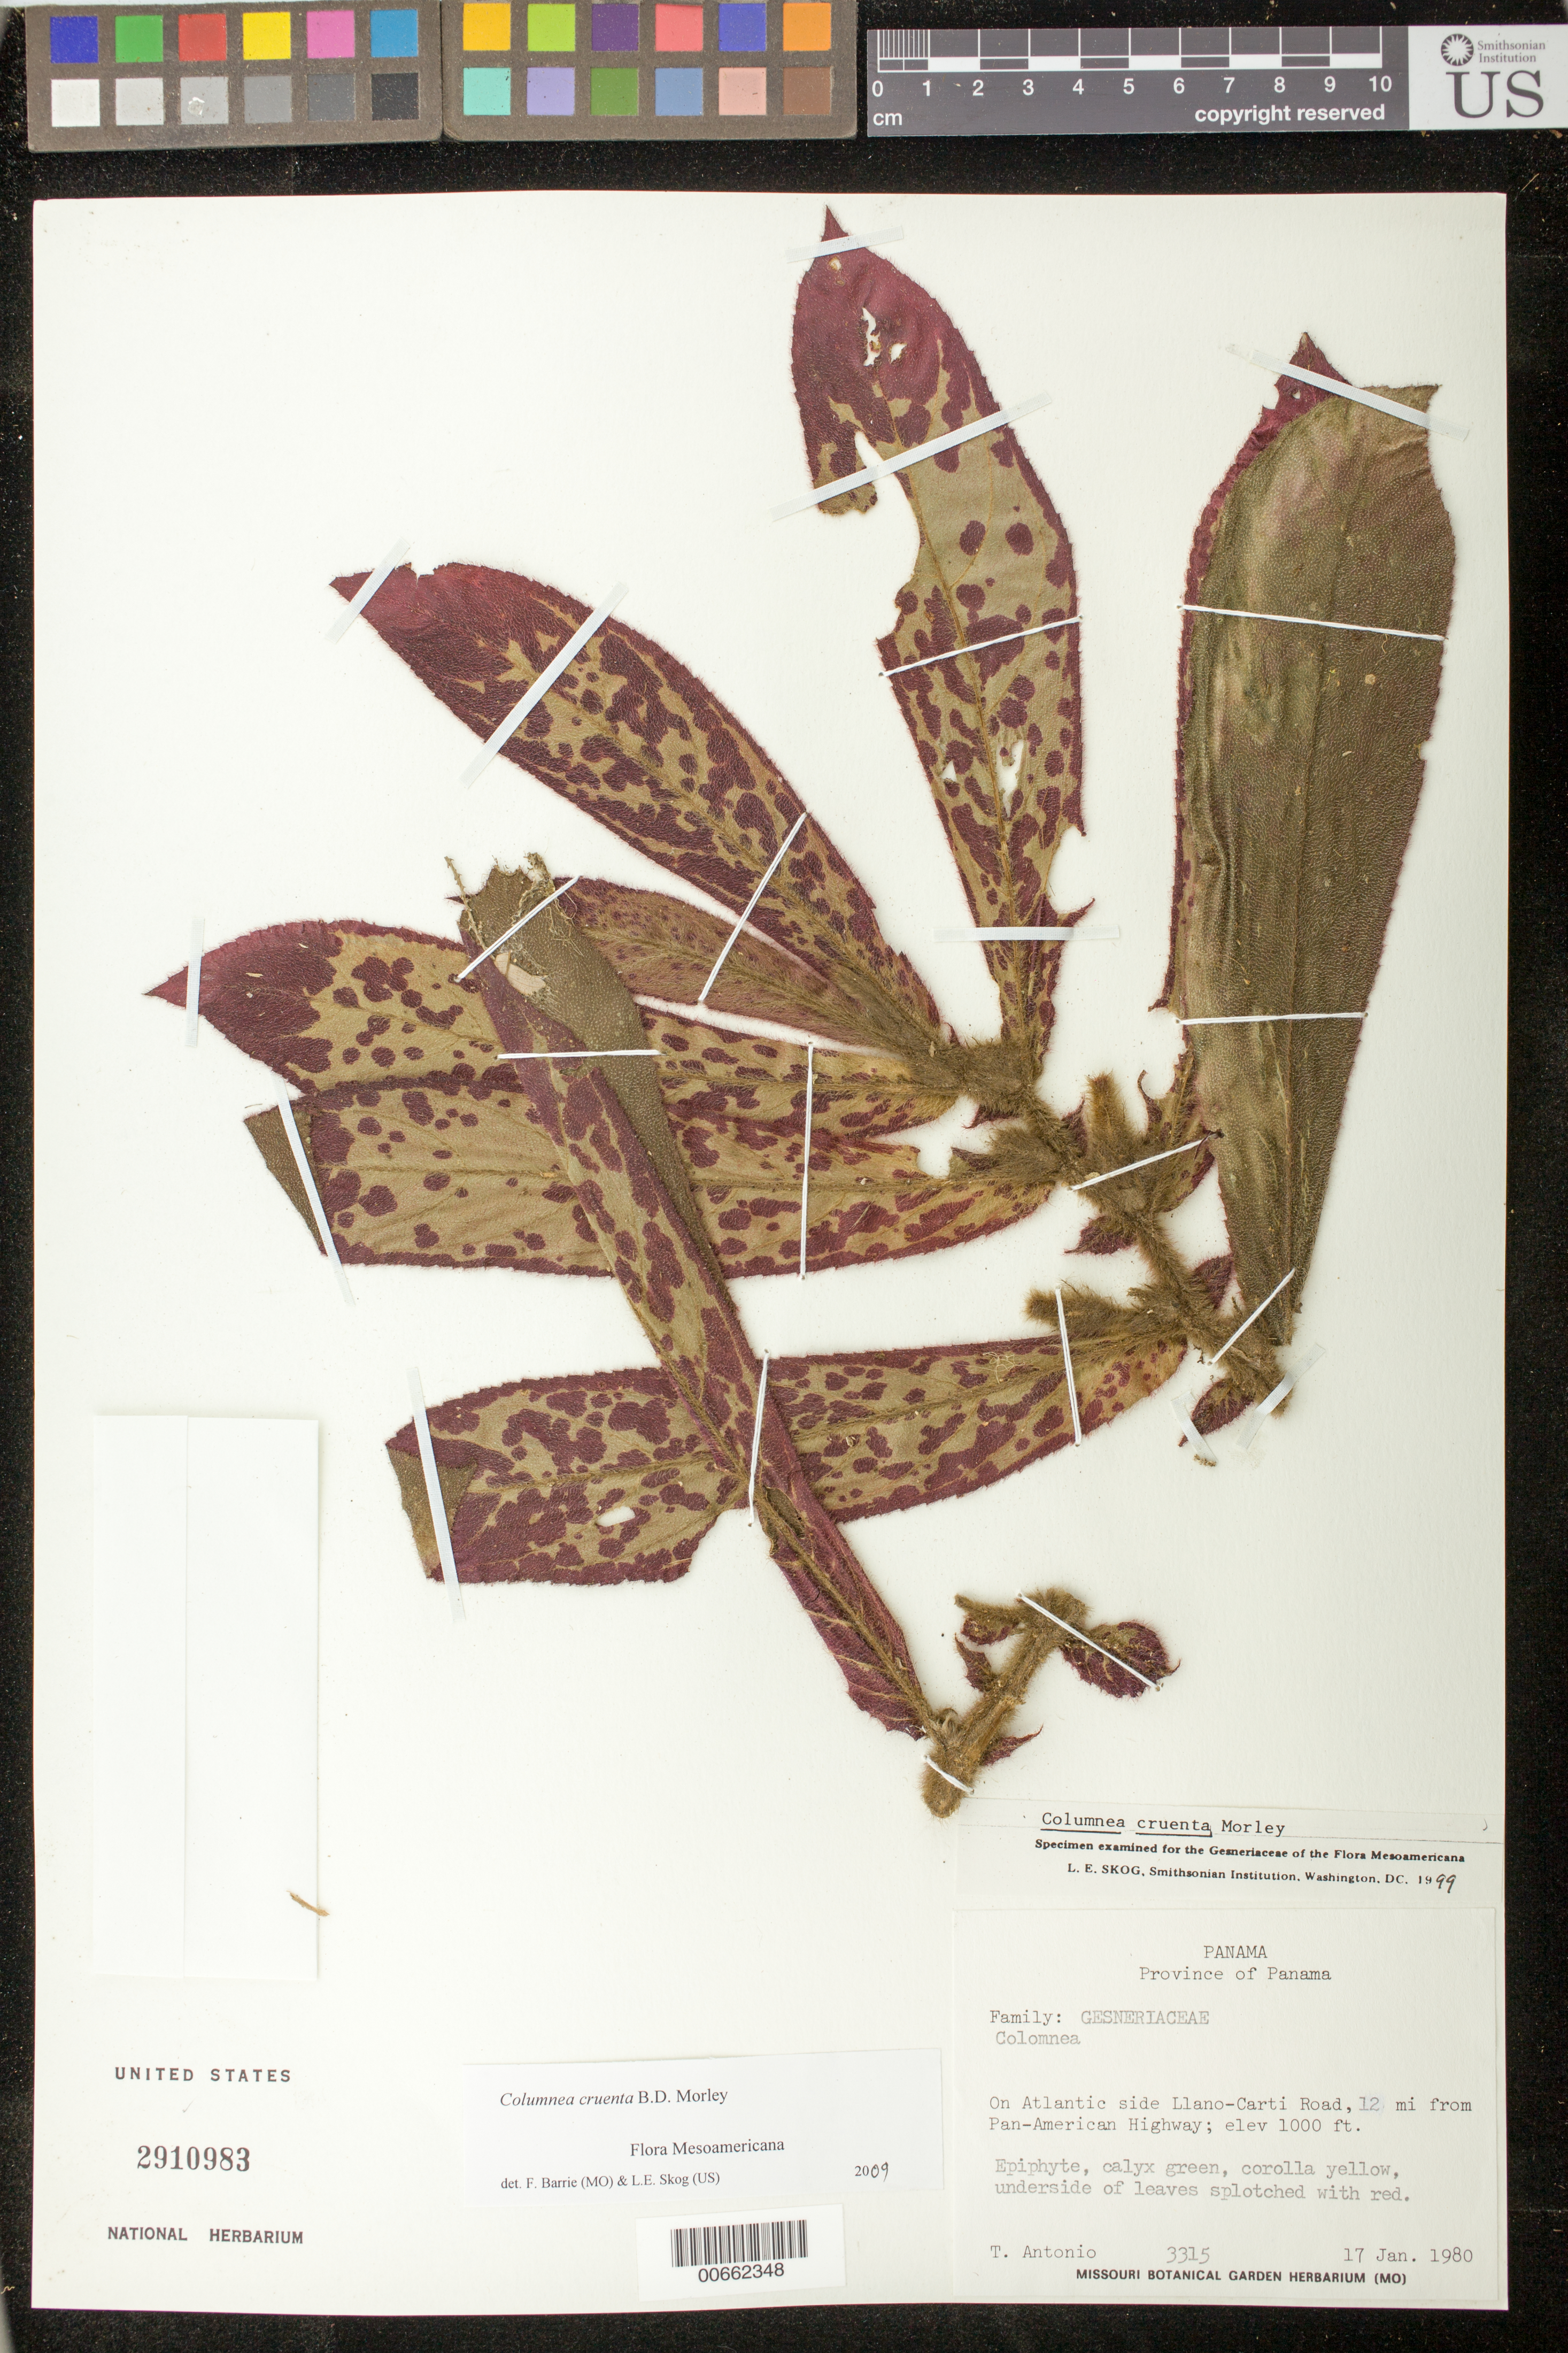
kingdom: Plantae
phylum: Tracheophyta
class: Magnoliopsida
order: Lamiales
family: Gesneriaceae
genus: Columnea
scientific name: Columnea cruenta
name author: B.D. Morley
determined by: Skog, Laurence E.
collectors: T. Antonio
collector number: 3315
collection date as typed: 17 Jan 1980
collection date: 1980-01-17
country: Panama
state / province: Panamá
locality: On Atlantic side Llano-Carti road, 12 mi from Pan-American Highway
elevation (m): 305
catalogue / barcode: US 2910983